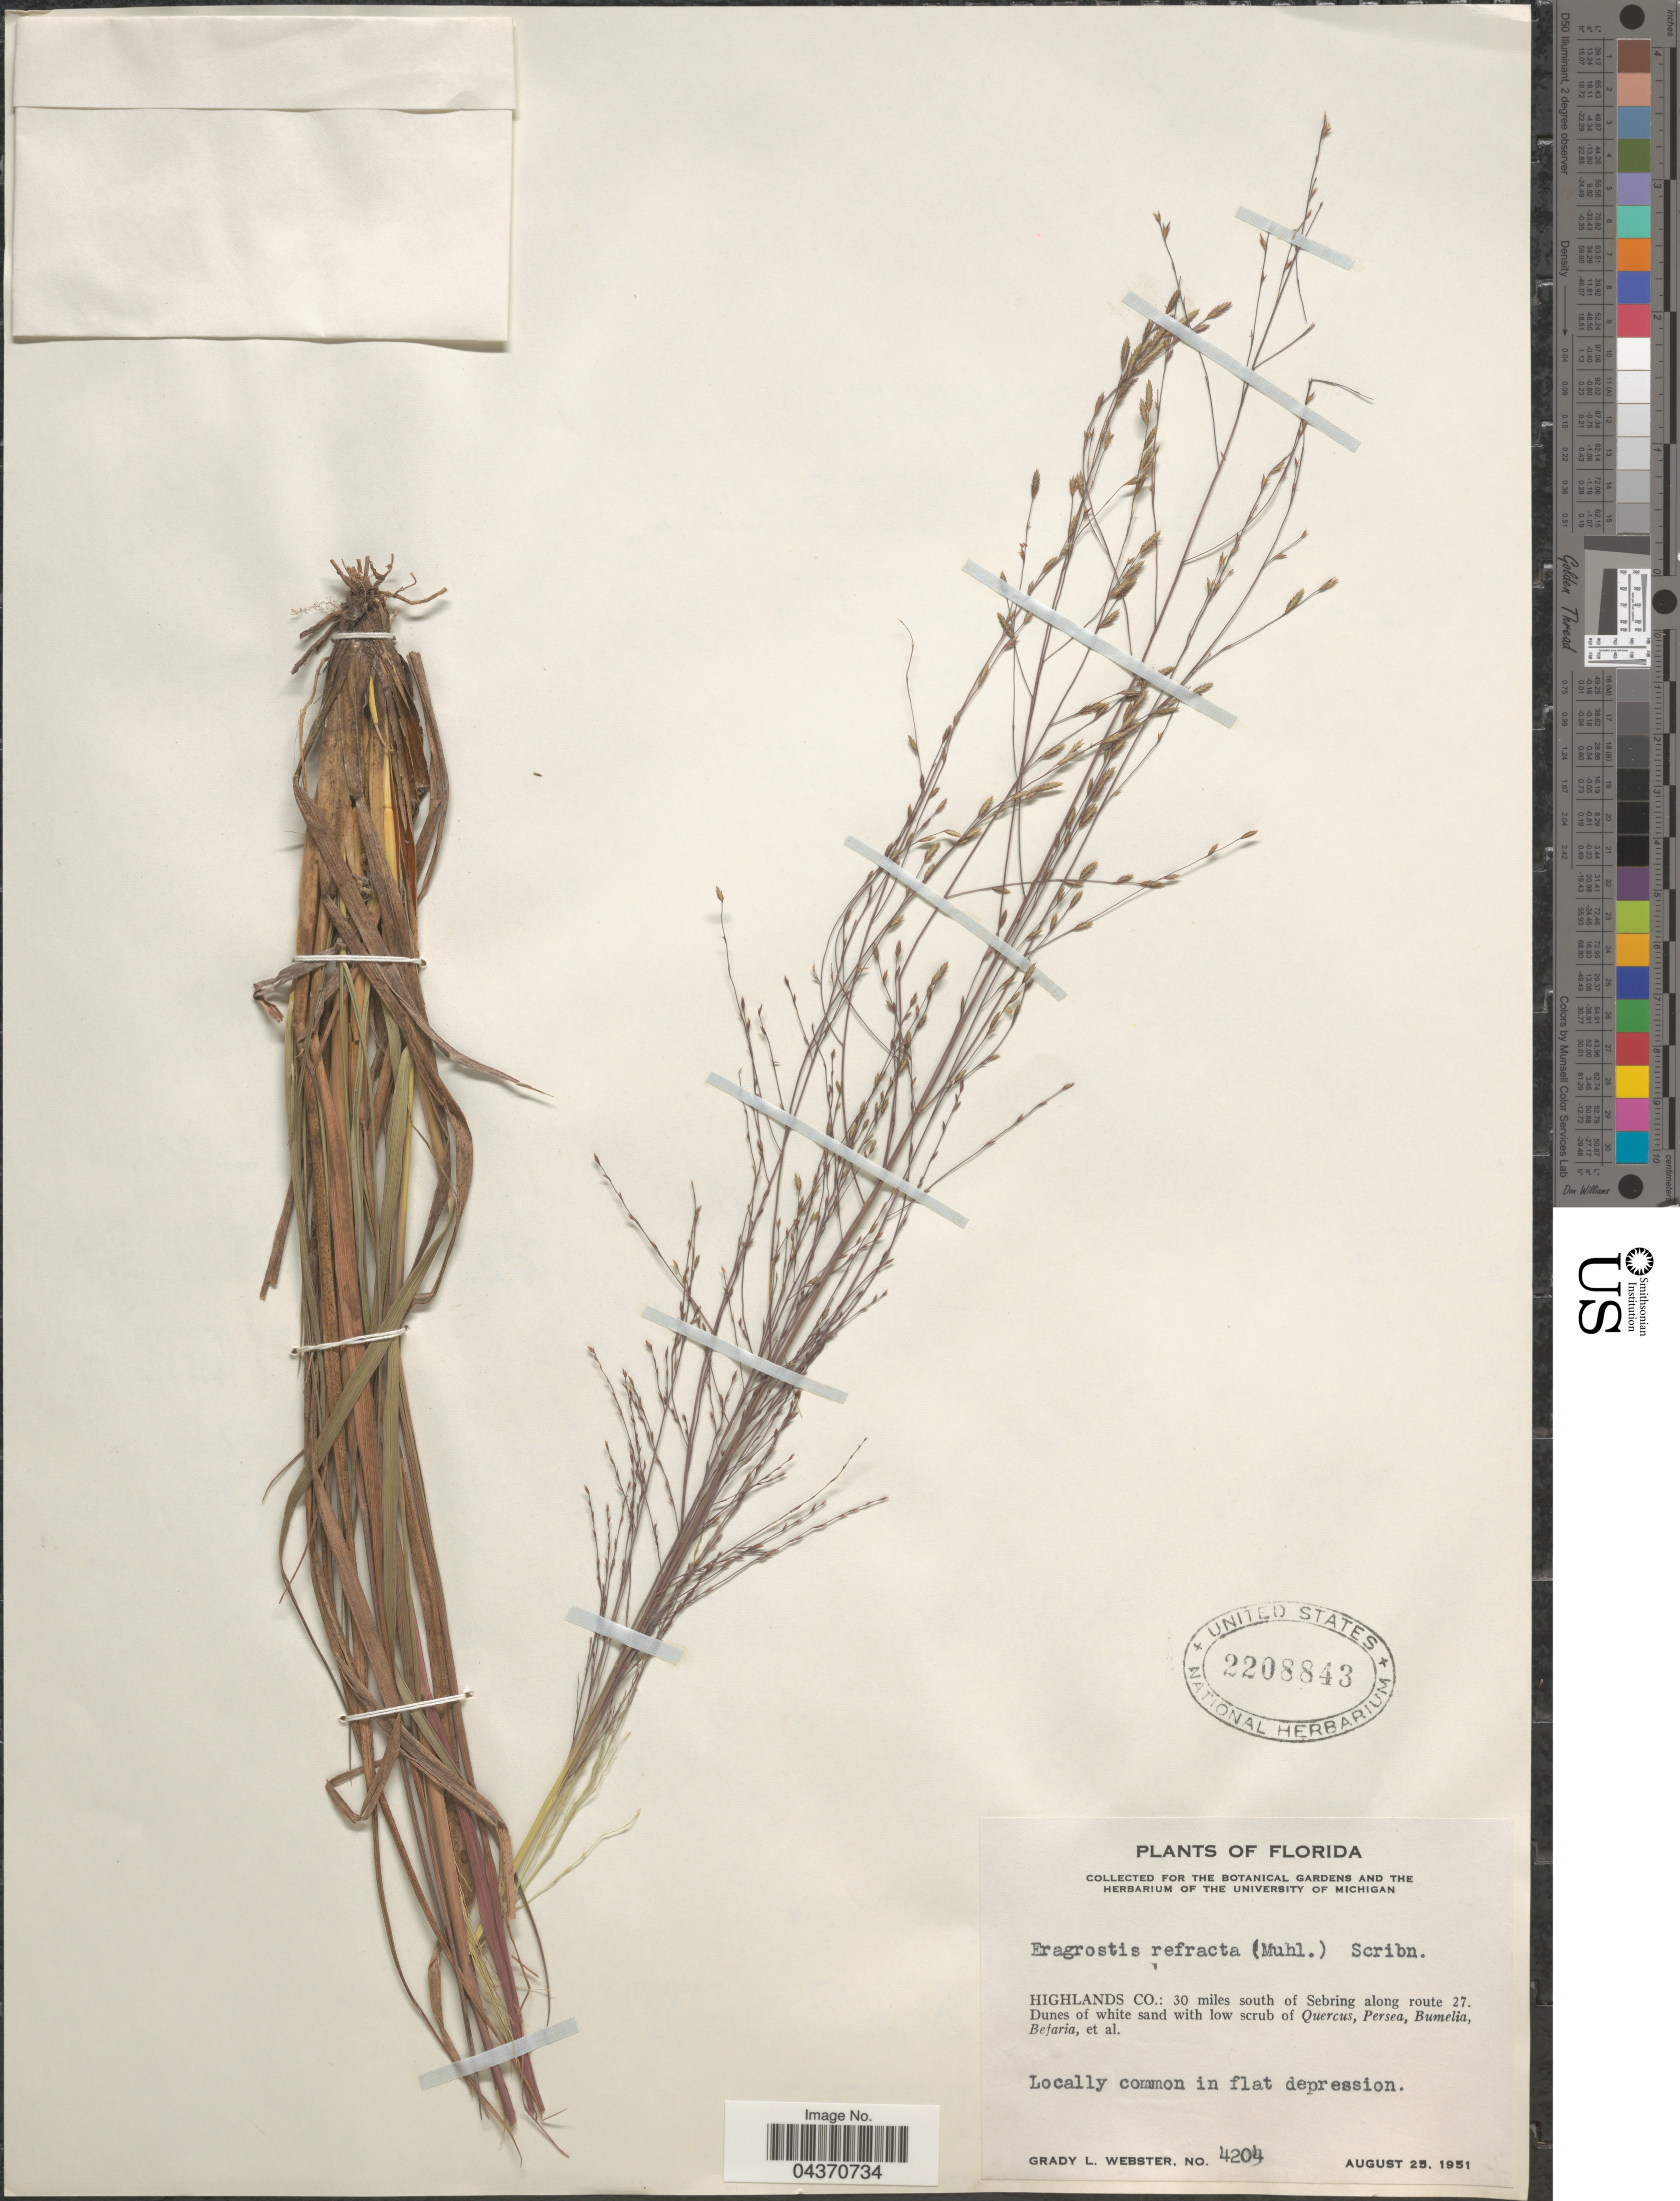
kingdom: Plantae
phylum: Tracheophyta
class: Liliopsida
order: Poales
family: Poaceae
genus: Eragrostis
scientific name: Eragrostis refracta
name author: (Muhl.) Scribn.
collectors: G. L. Webster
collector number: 4204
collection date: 1951-08-25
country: United States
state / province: Florida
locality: Highlands Co.: 30 miles south of Sebring along route 27.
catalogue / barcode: US 2208843